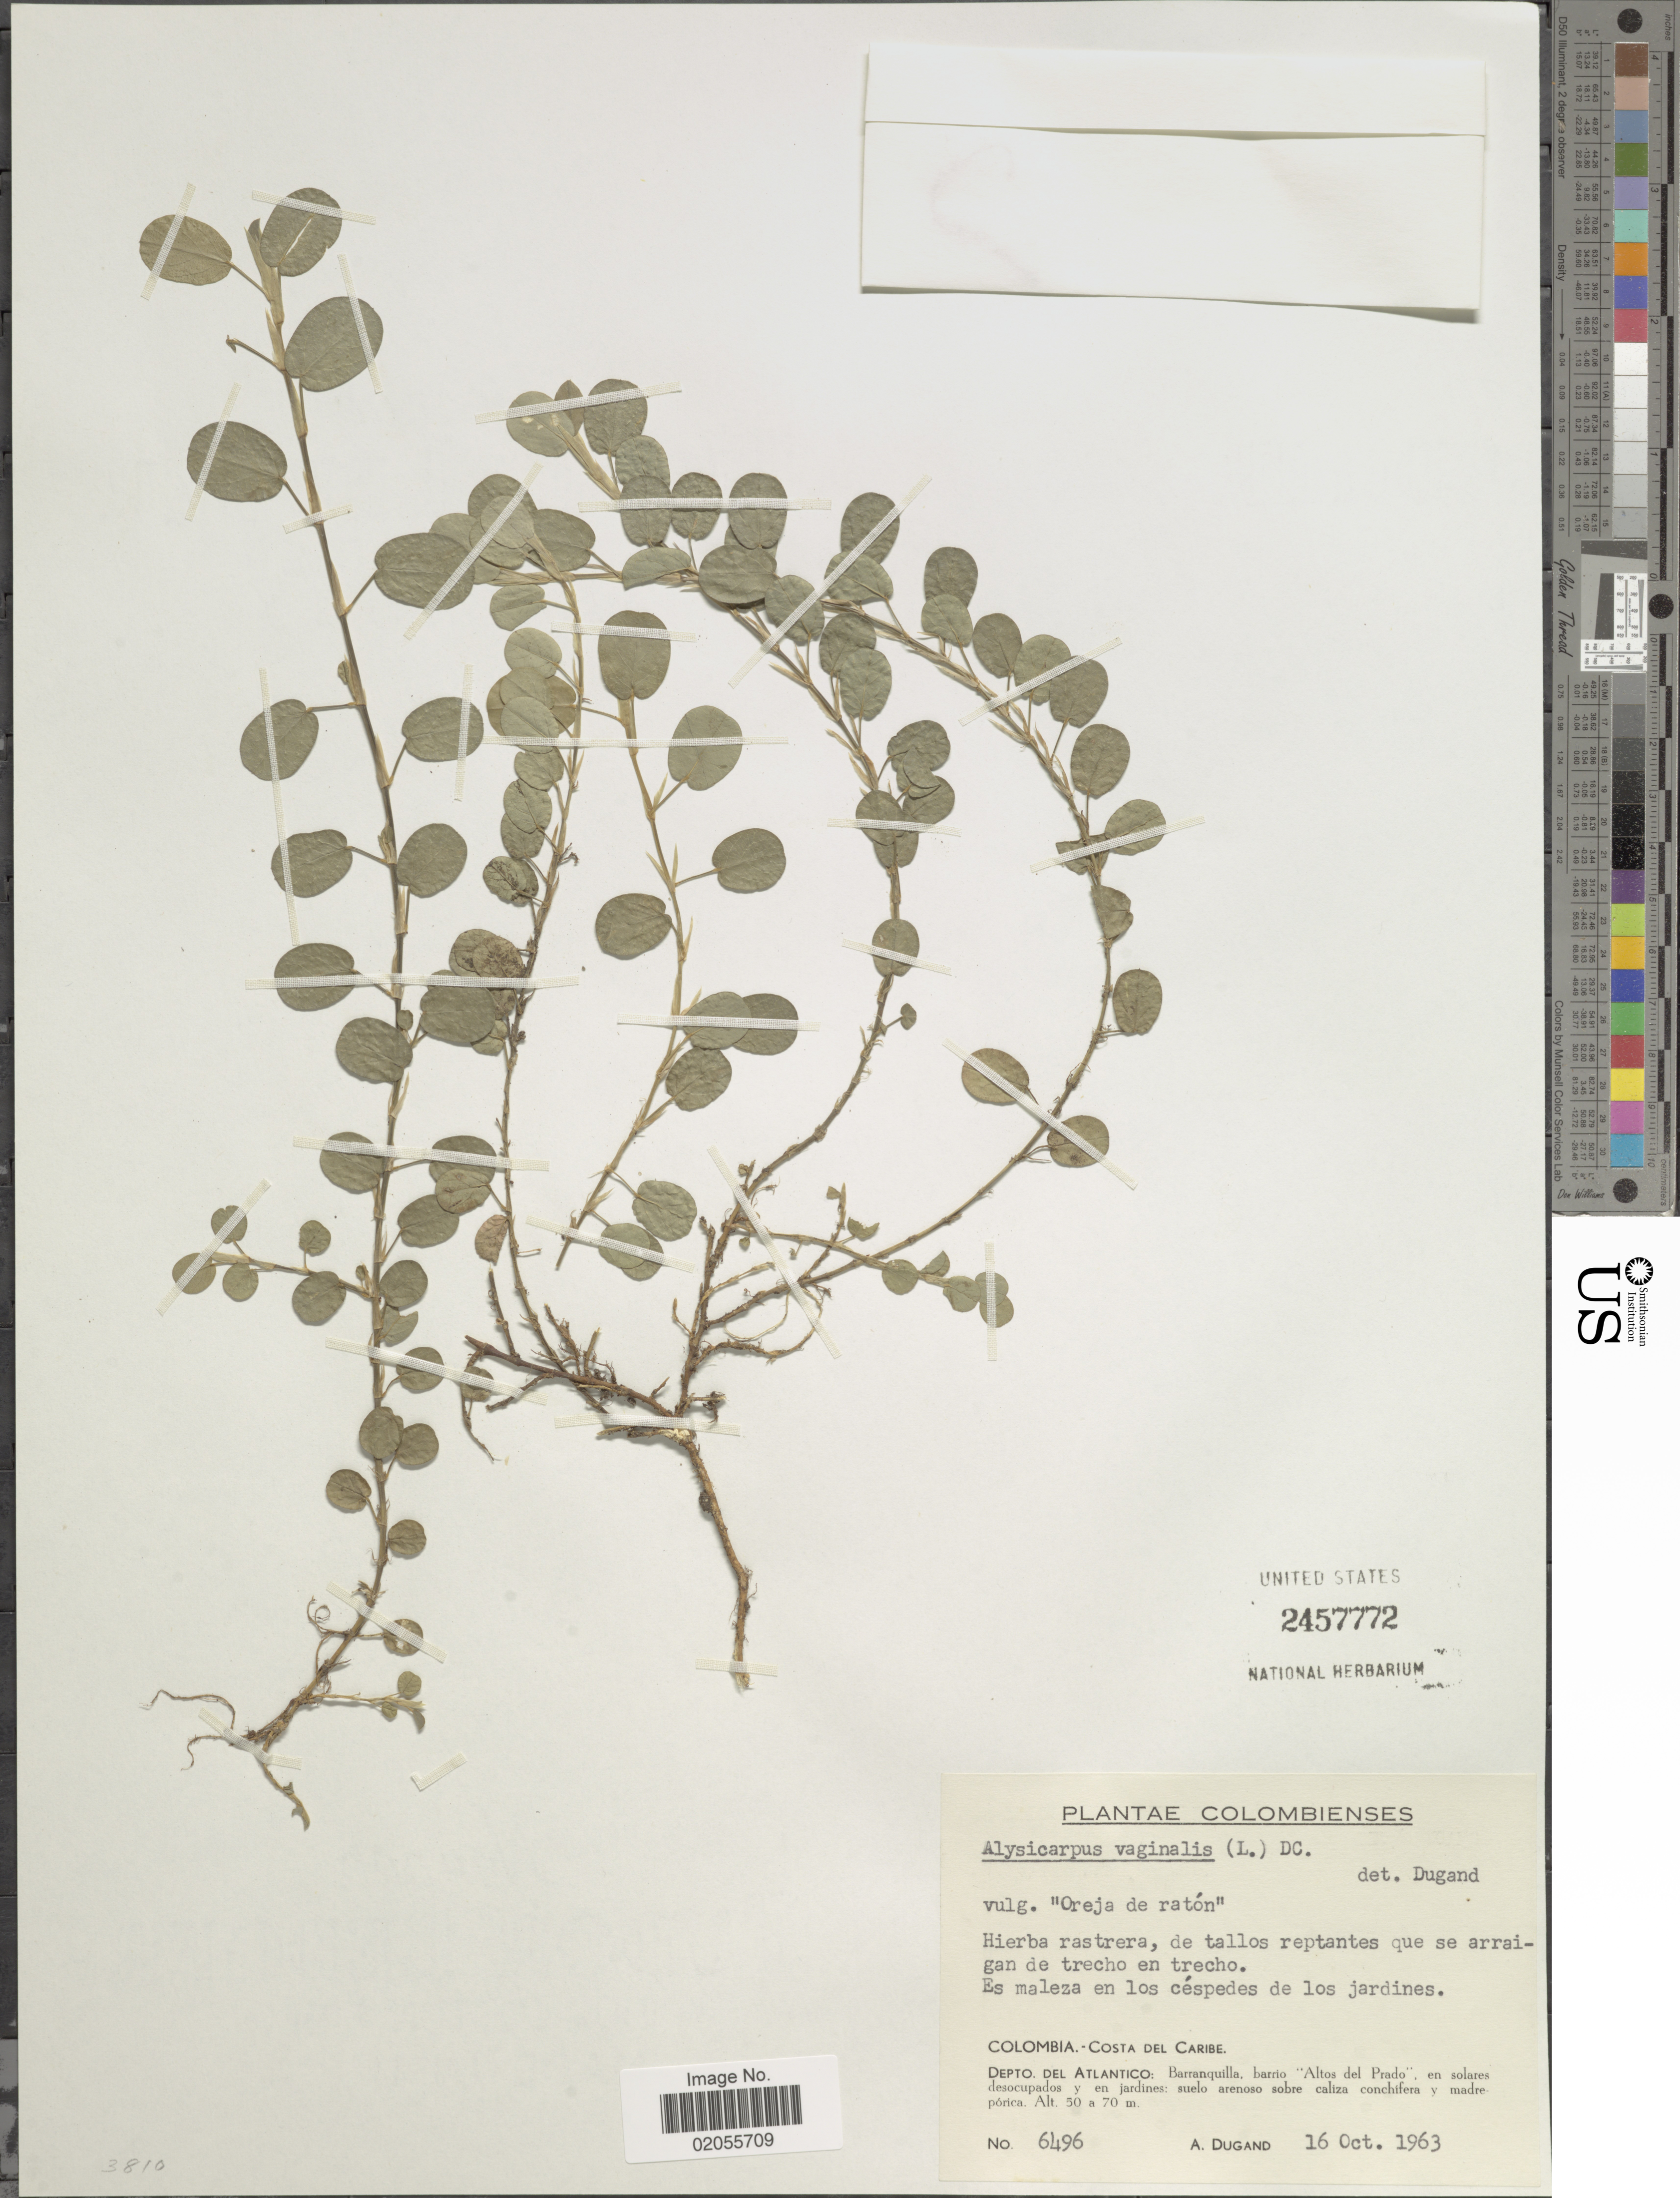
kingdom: Plantae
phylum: Tracheophyta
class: Magnoliopsida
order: Fabales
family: Fabaceae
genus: Alysicarpus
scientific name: Alysicarpus vaginalis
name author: (L.) DC.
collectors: A. Dugand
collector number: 6496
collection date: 1963-10-16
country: Colombia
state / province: Atlántico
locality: Costa del Caribe. Barranquilla, barrio "Altos del Prado"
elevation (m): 50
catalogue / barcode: US 2457772